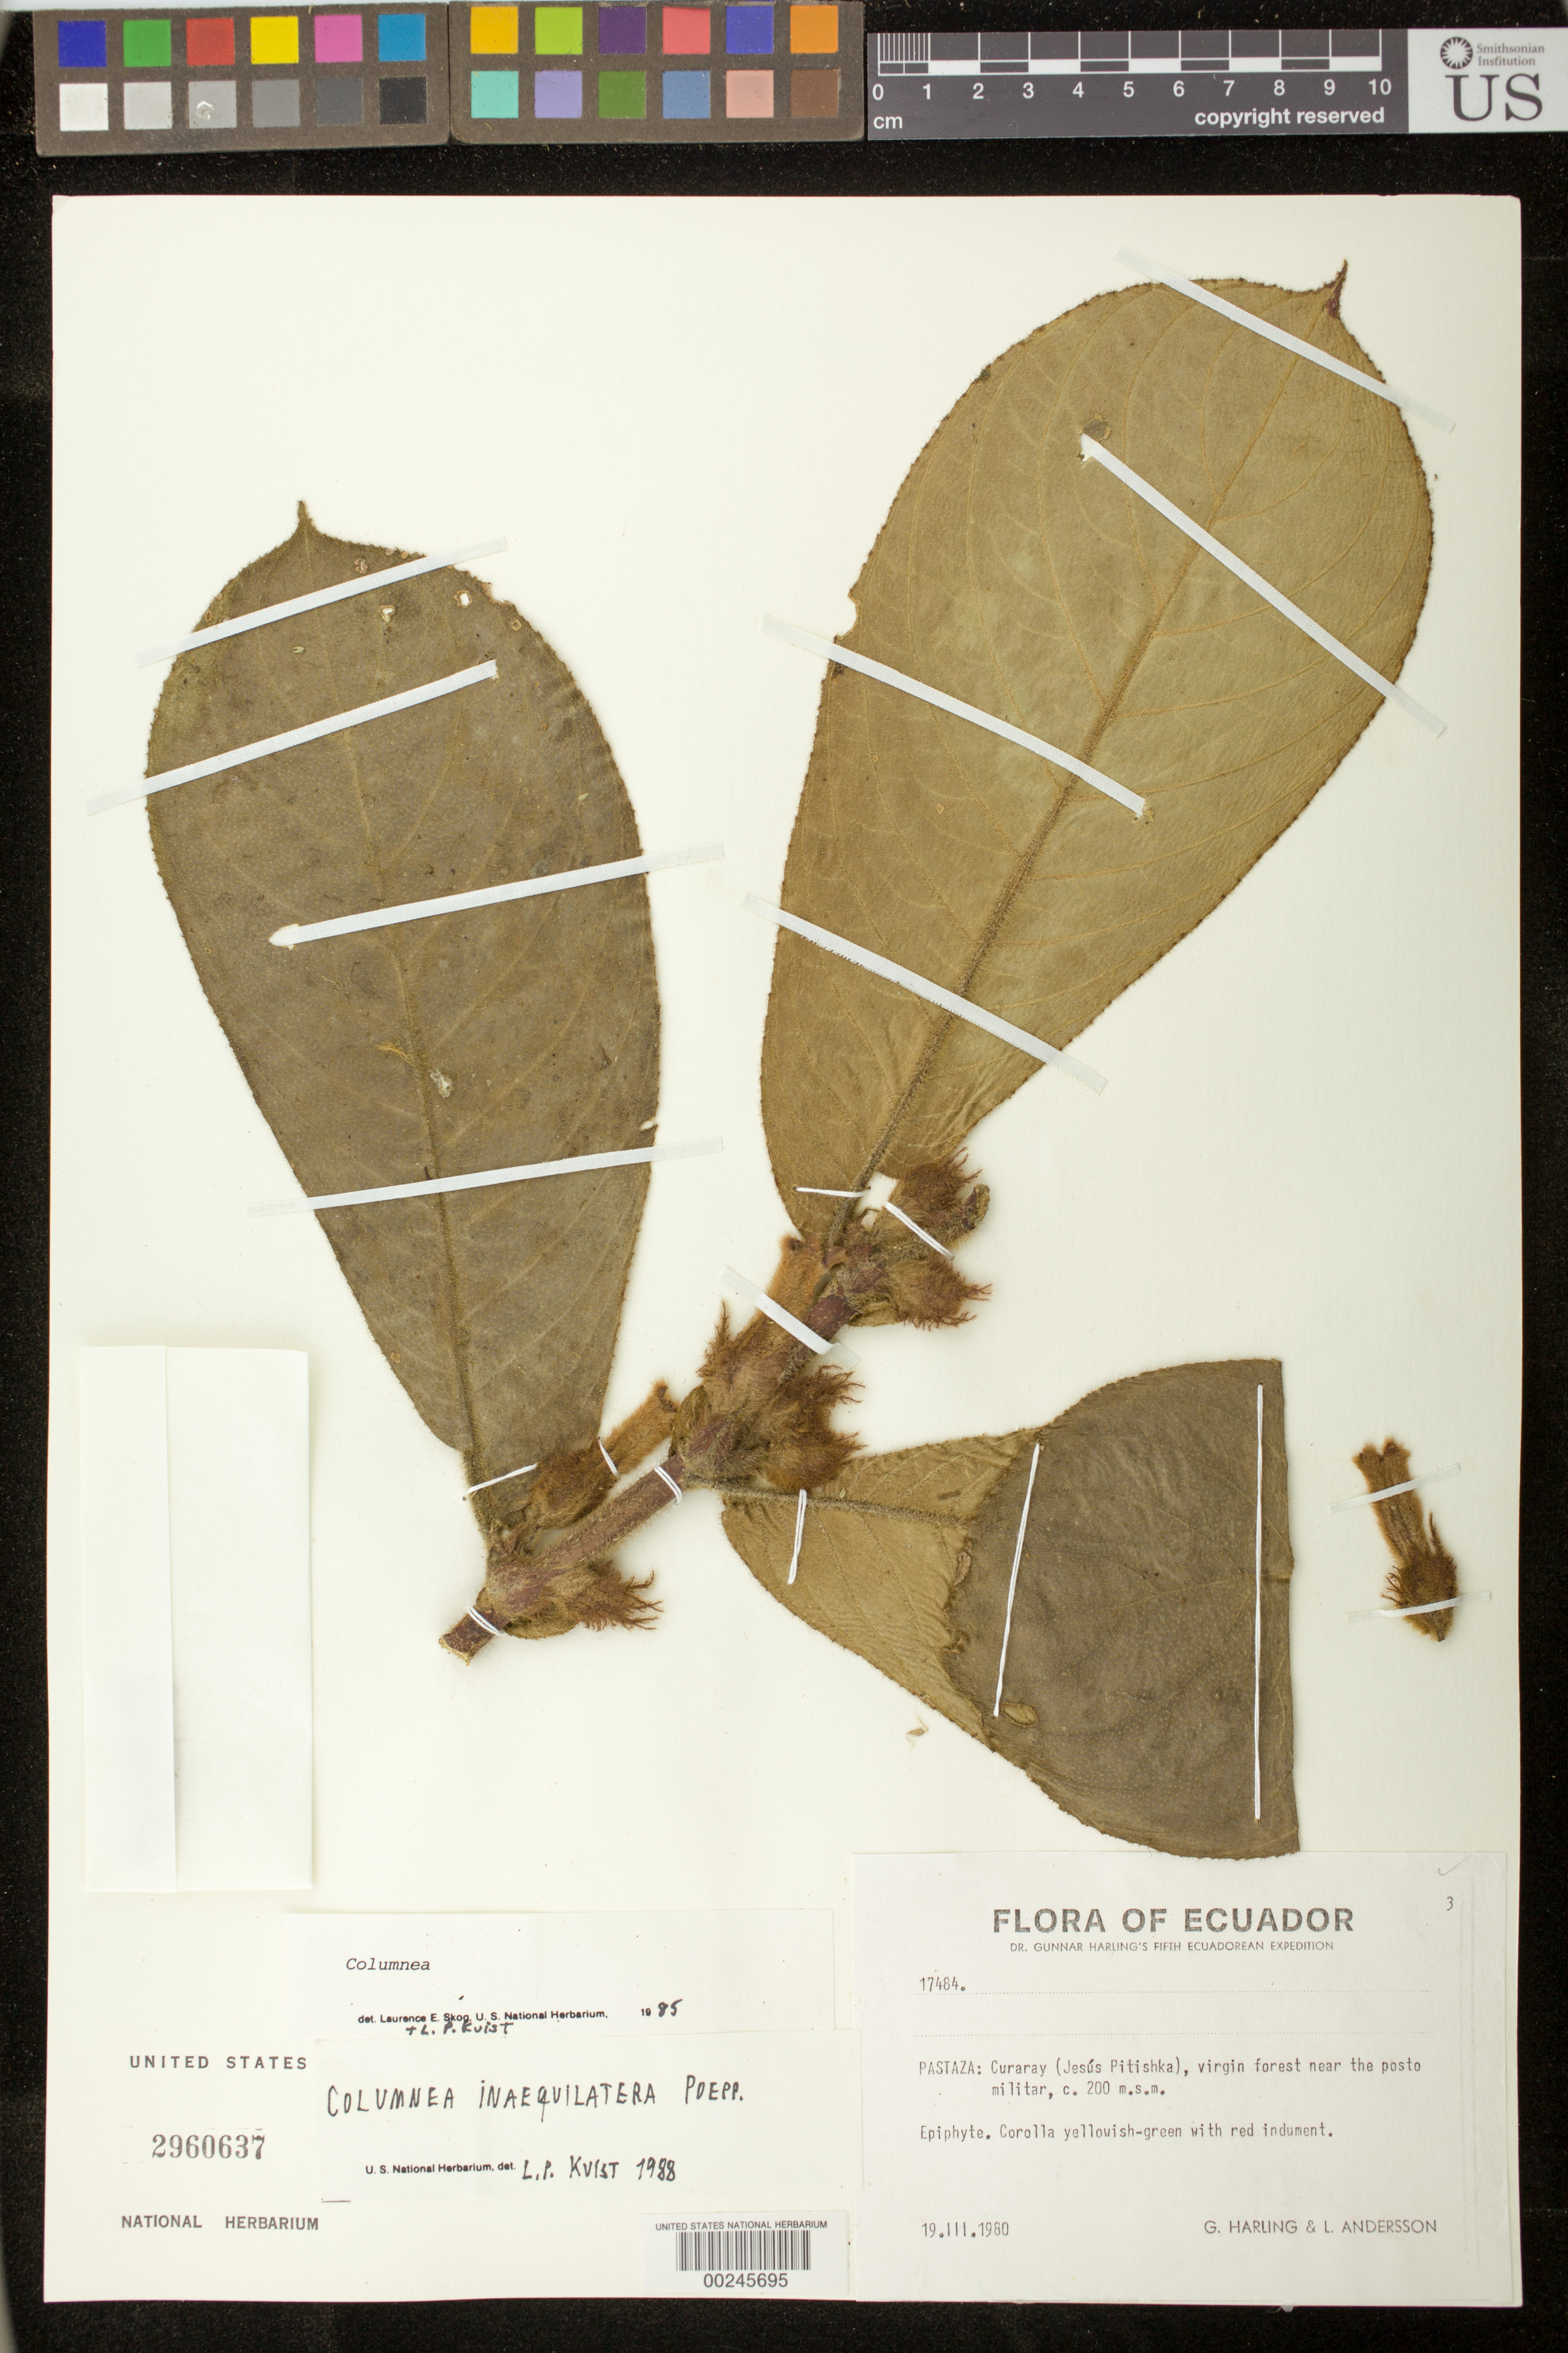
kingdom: Plantae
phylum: Tracheophyta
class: Magnoliopsida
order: Lamiales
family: Gesneriaceae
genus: Columnea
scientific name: Columnea inaequilatera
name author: Poepp.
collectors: G. Harling & L. Andersson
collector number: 17484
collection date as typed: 19 Mar 1980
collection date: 1980-03-19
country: Ecuador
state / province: Pastaza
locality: Curaray (Jesus Pitishka), near the posto militar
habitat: Virgin forest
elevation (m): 200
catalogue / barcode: US 2960637